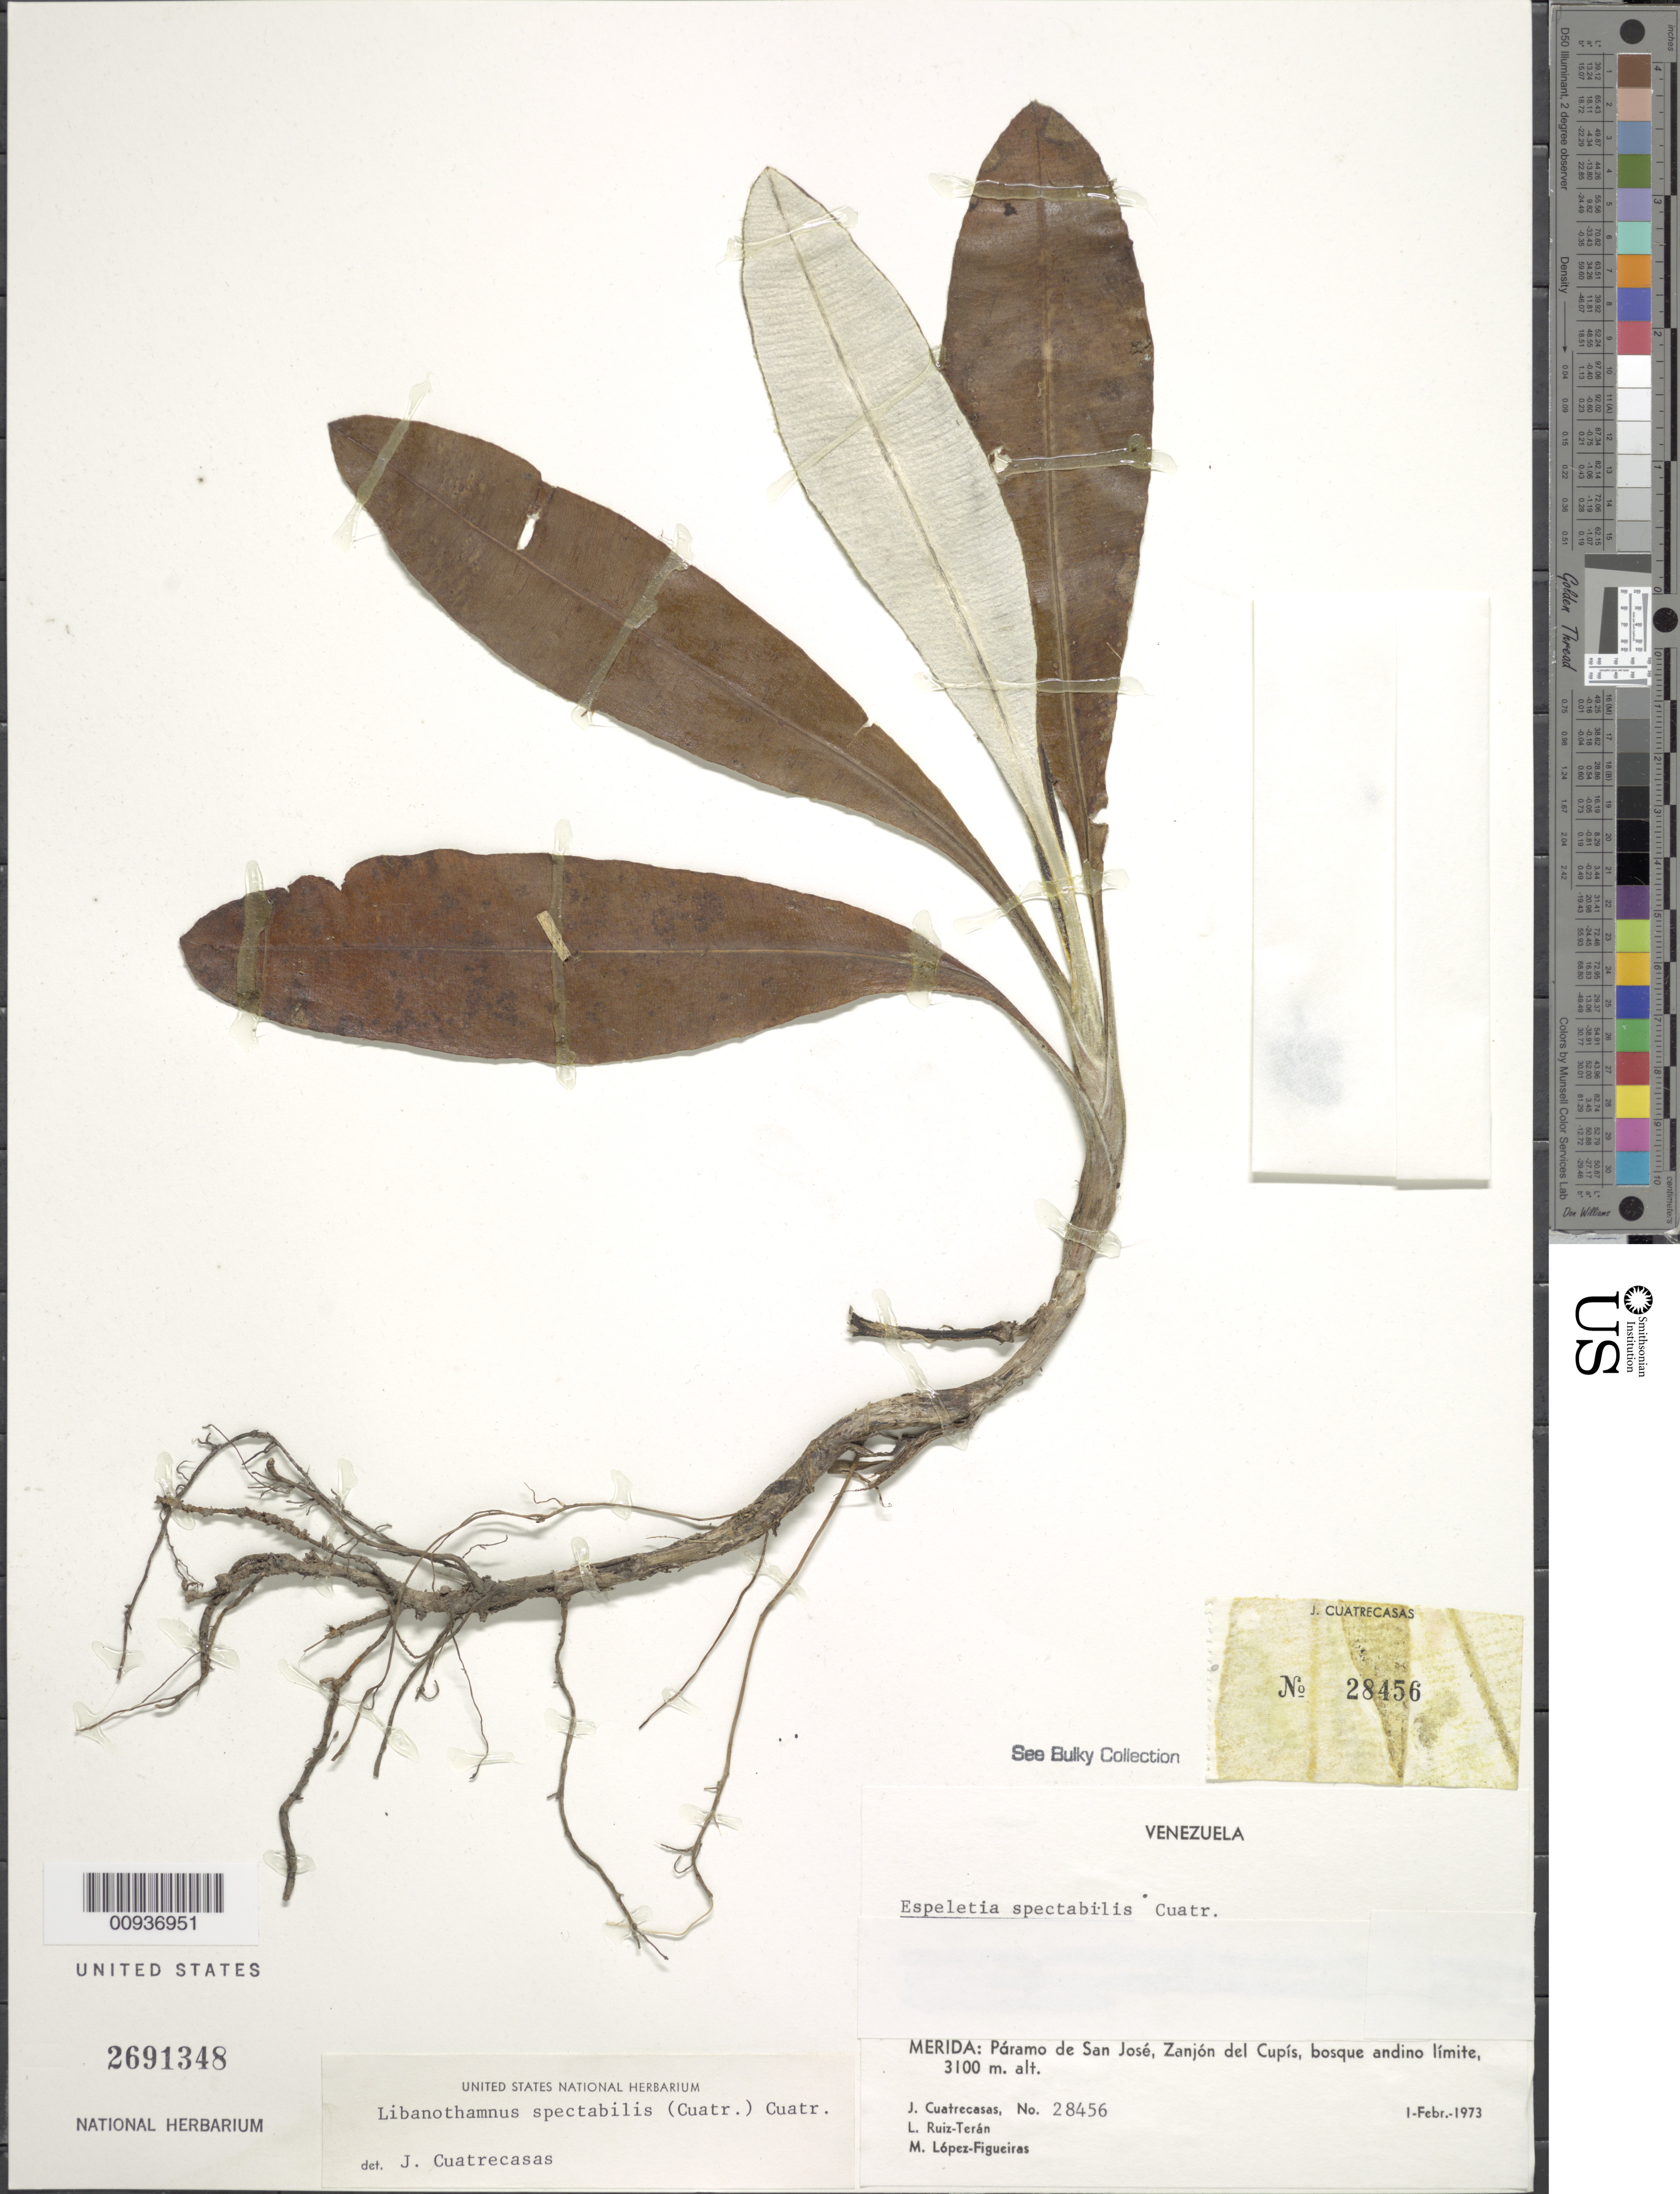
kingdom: Plantae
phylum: Tracheophyta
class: Magnoliopsida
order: Asterales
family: Asteraceae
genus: Libanothamnus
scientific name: Libanothamnus spectabilis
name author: (Cuatrec.) Cuatrec.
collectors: J. Cuatrecasas, L. E. Ruíz-Terán & M. López Figueiras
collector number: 28456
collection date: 1973-02-01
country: Venezuela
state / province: Mérida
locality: Paramo de San Jose, Zanjon del Cupis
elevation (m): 3100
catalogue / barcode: US 2691348